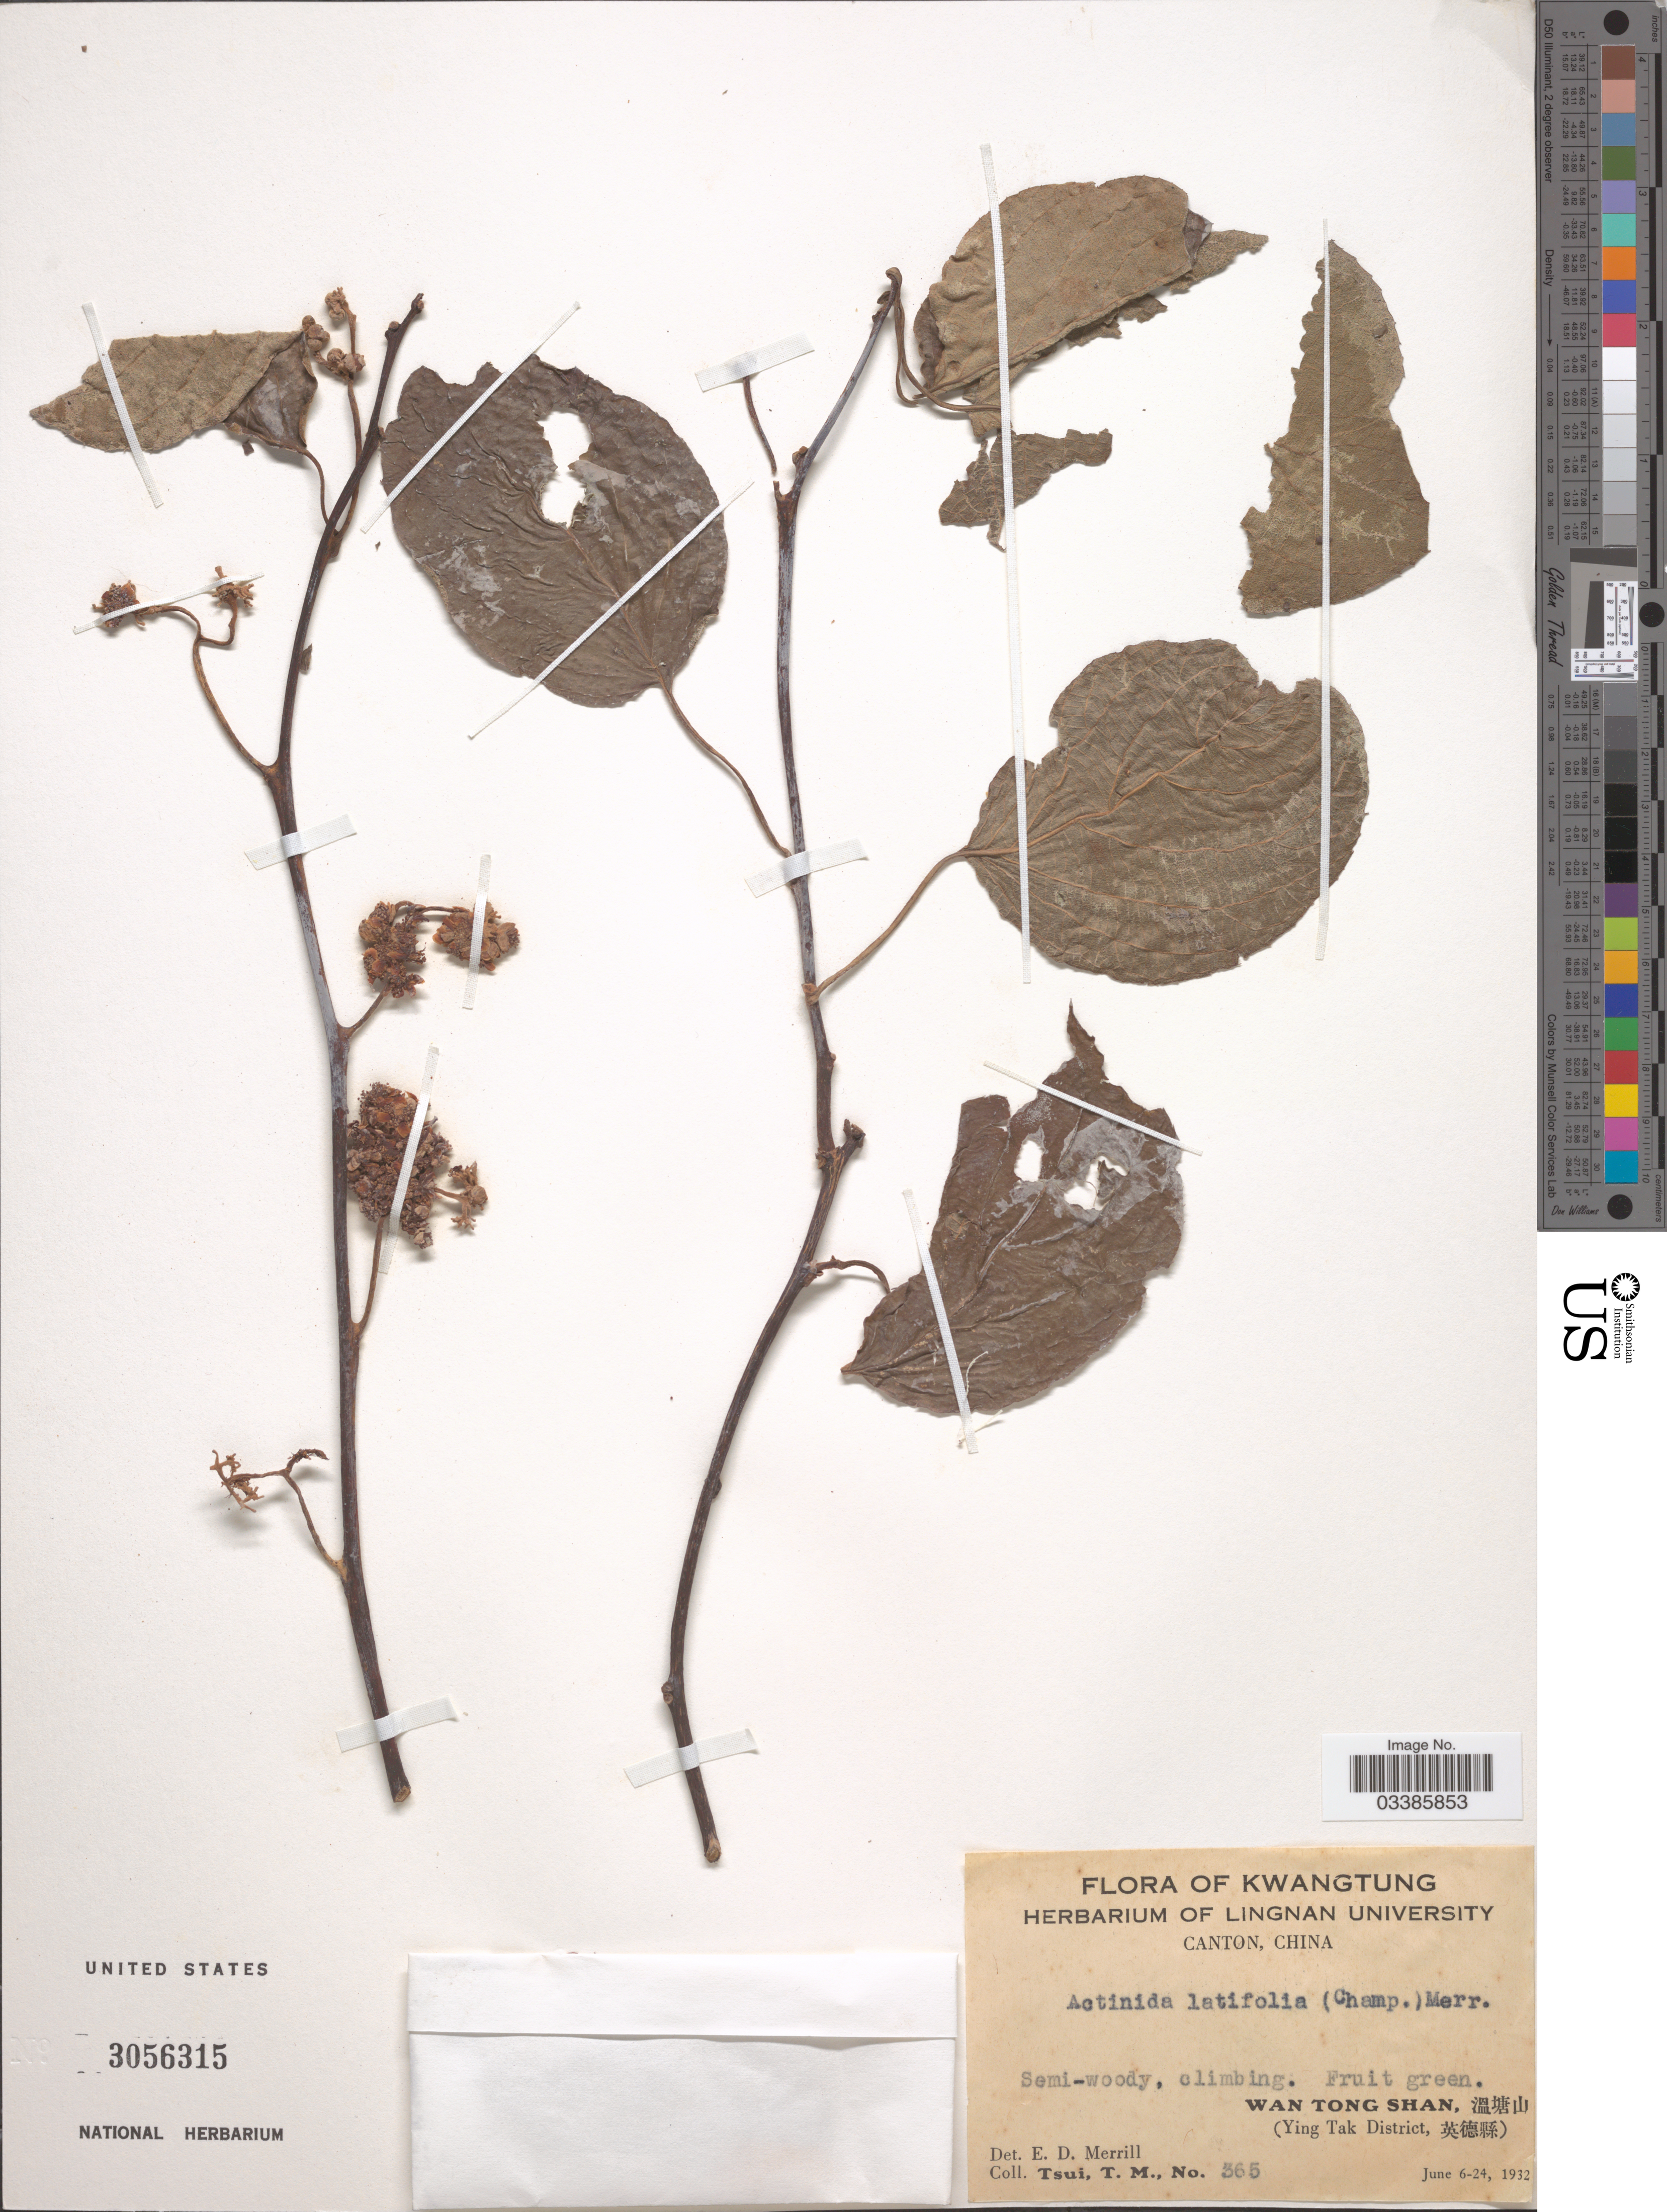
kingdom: Plantae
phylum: Tracheophyta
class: Magnoliopsida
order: Ericales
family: Actinidiaceae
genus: Actinidia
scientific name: Actinidia latifolia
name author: (Gardner & Champ.) Merr.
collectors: T. Tsui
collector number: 365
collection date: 1932-06-06/1932-06-24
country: China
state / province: Guangdong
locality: Kwangtung. Wan Tong Shan X. (Ying T'ak District, X).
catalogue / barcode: US 3056315